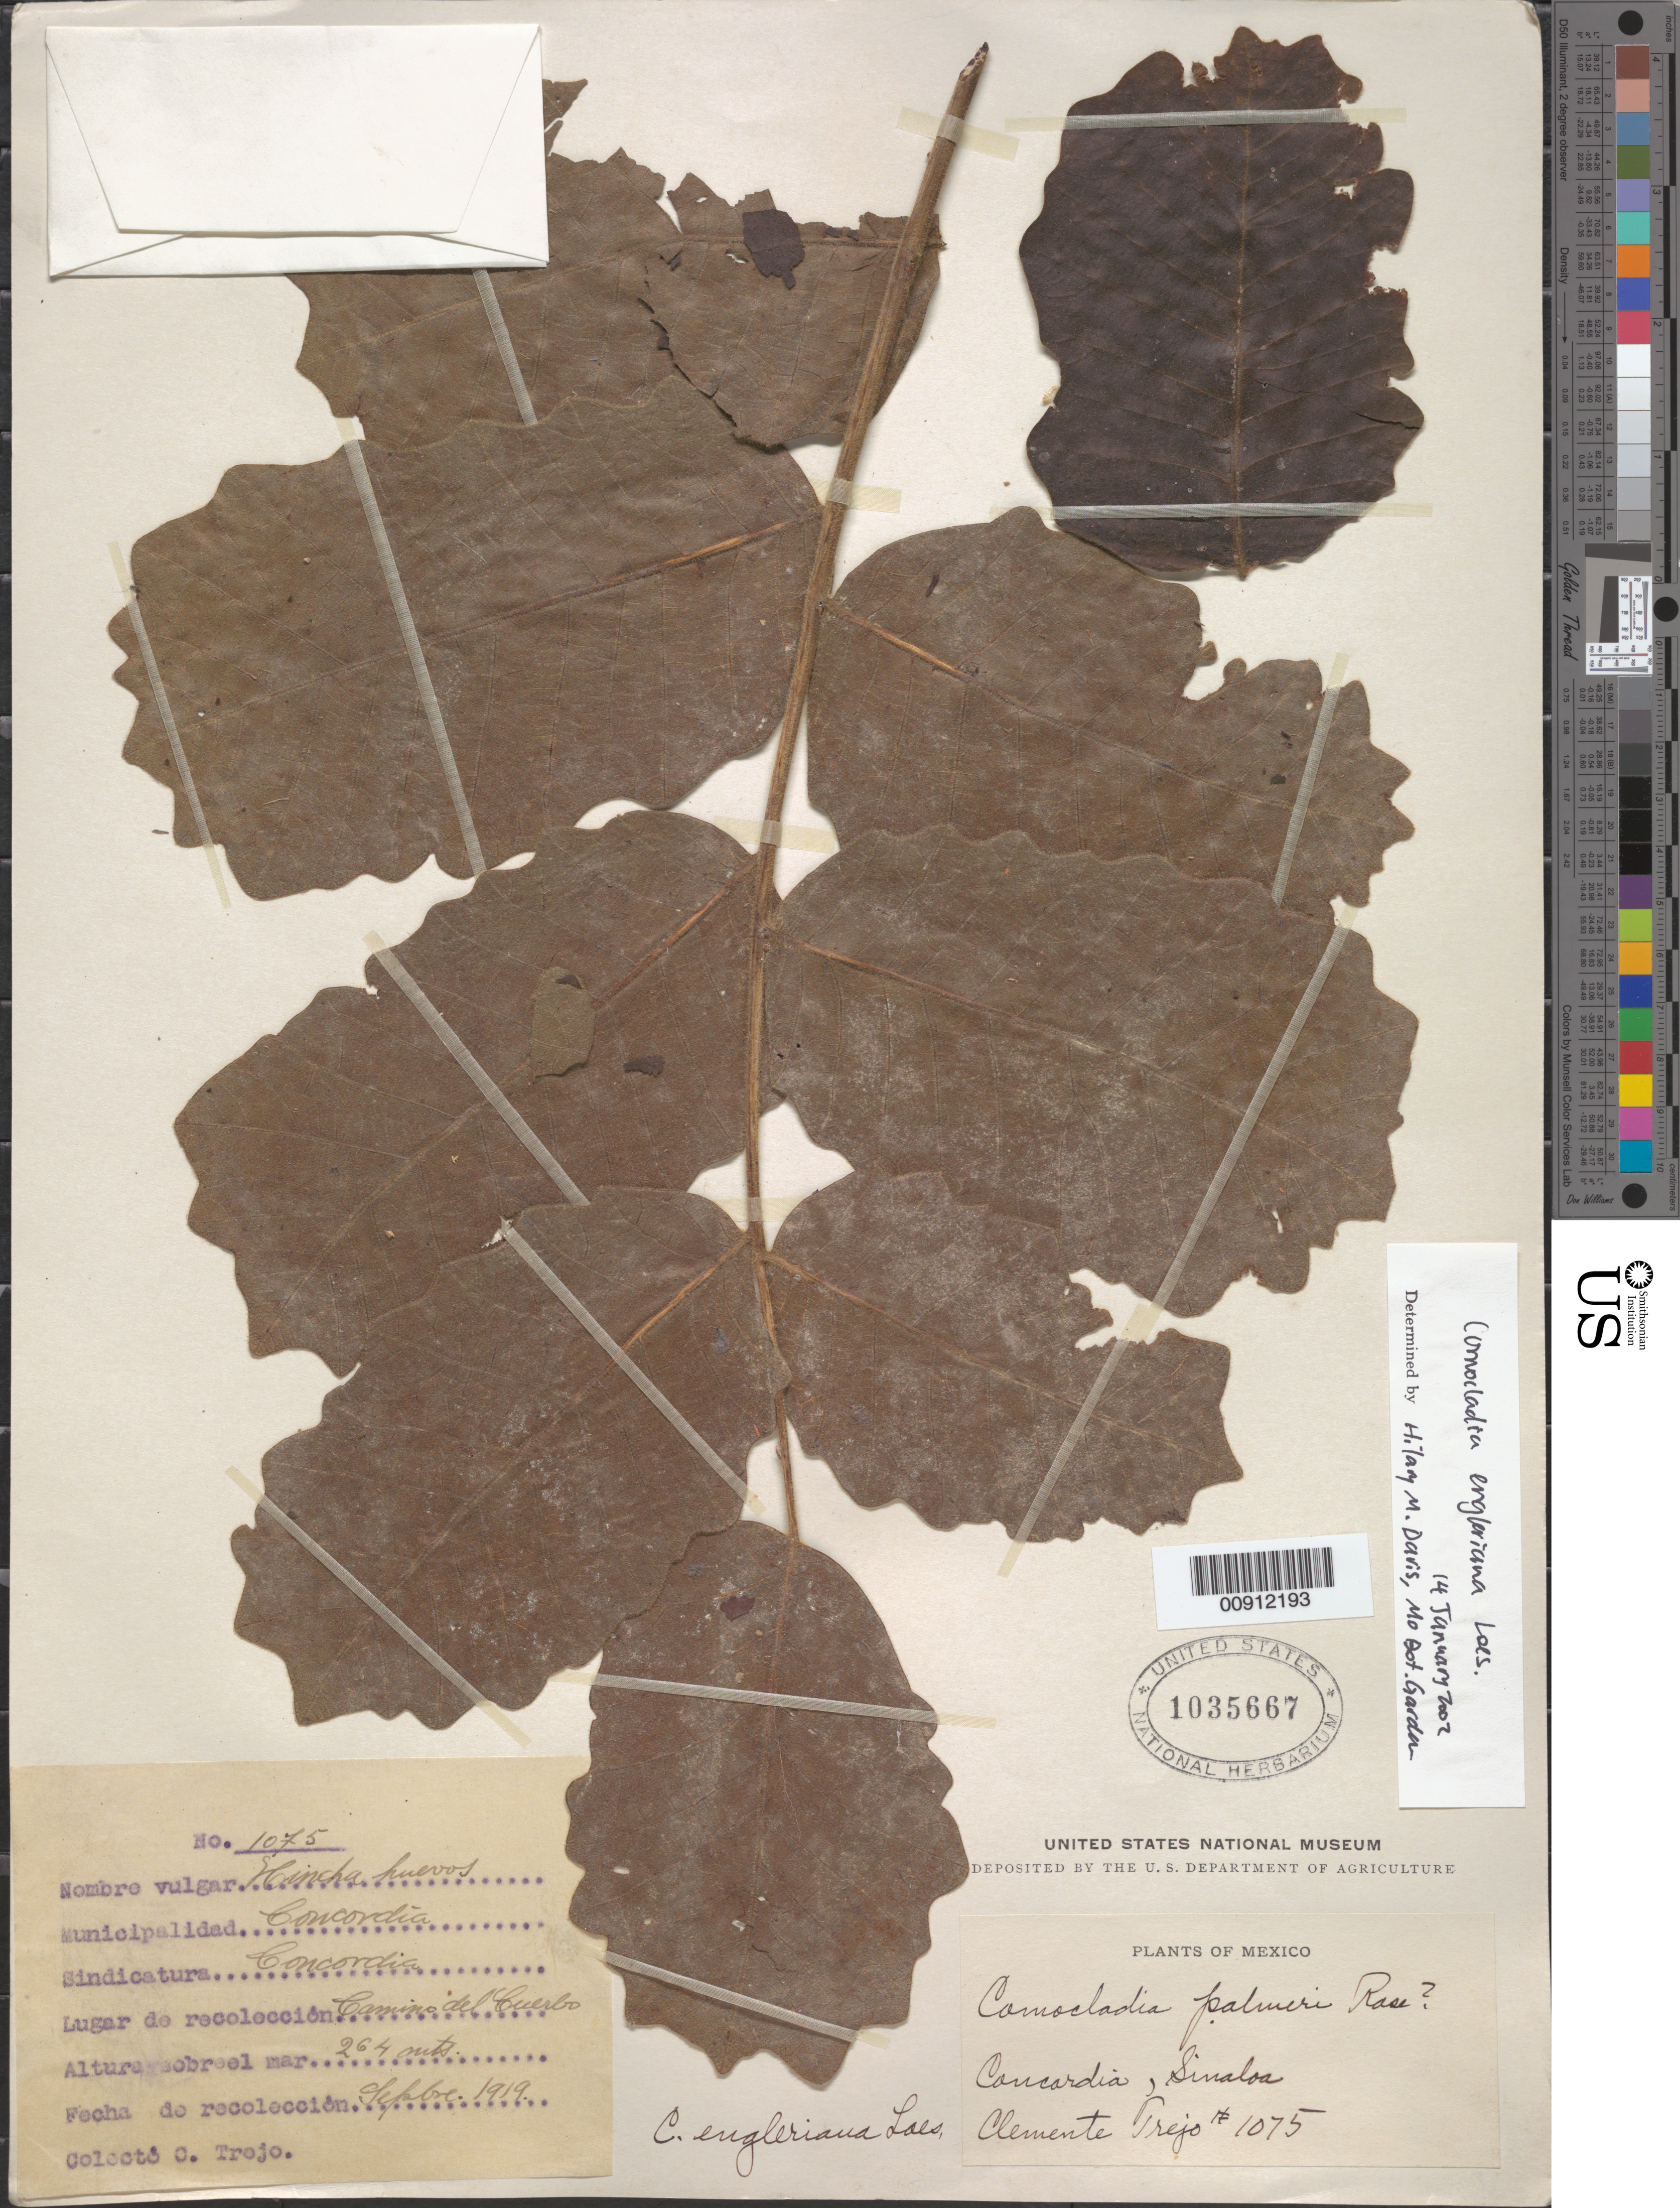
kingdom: Plantae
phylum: Tracheophyta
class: Magnoliopsida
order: Sapindales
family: Anacardiaceae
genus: Comocladia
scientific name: Comocladia engleriana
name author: Loes.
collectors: C. C. Trejo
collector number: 1075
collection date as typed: Sep 1919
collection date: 1919-09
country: Mexico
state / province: Sinaloa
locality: Camino del Cuerbo [sic], Concordia, Sinaloa.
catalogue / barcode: US 1035667